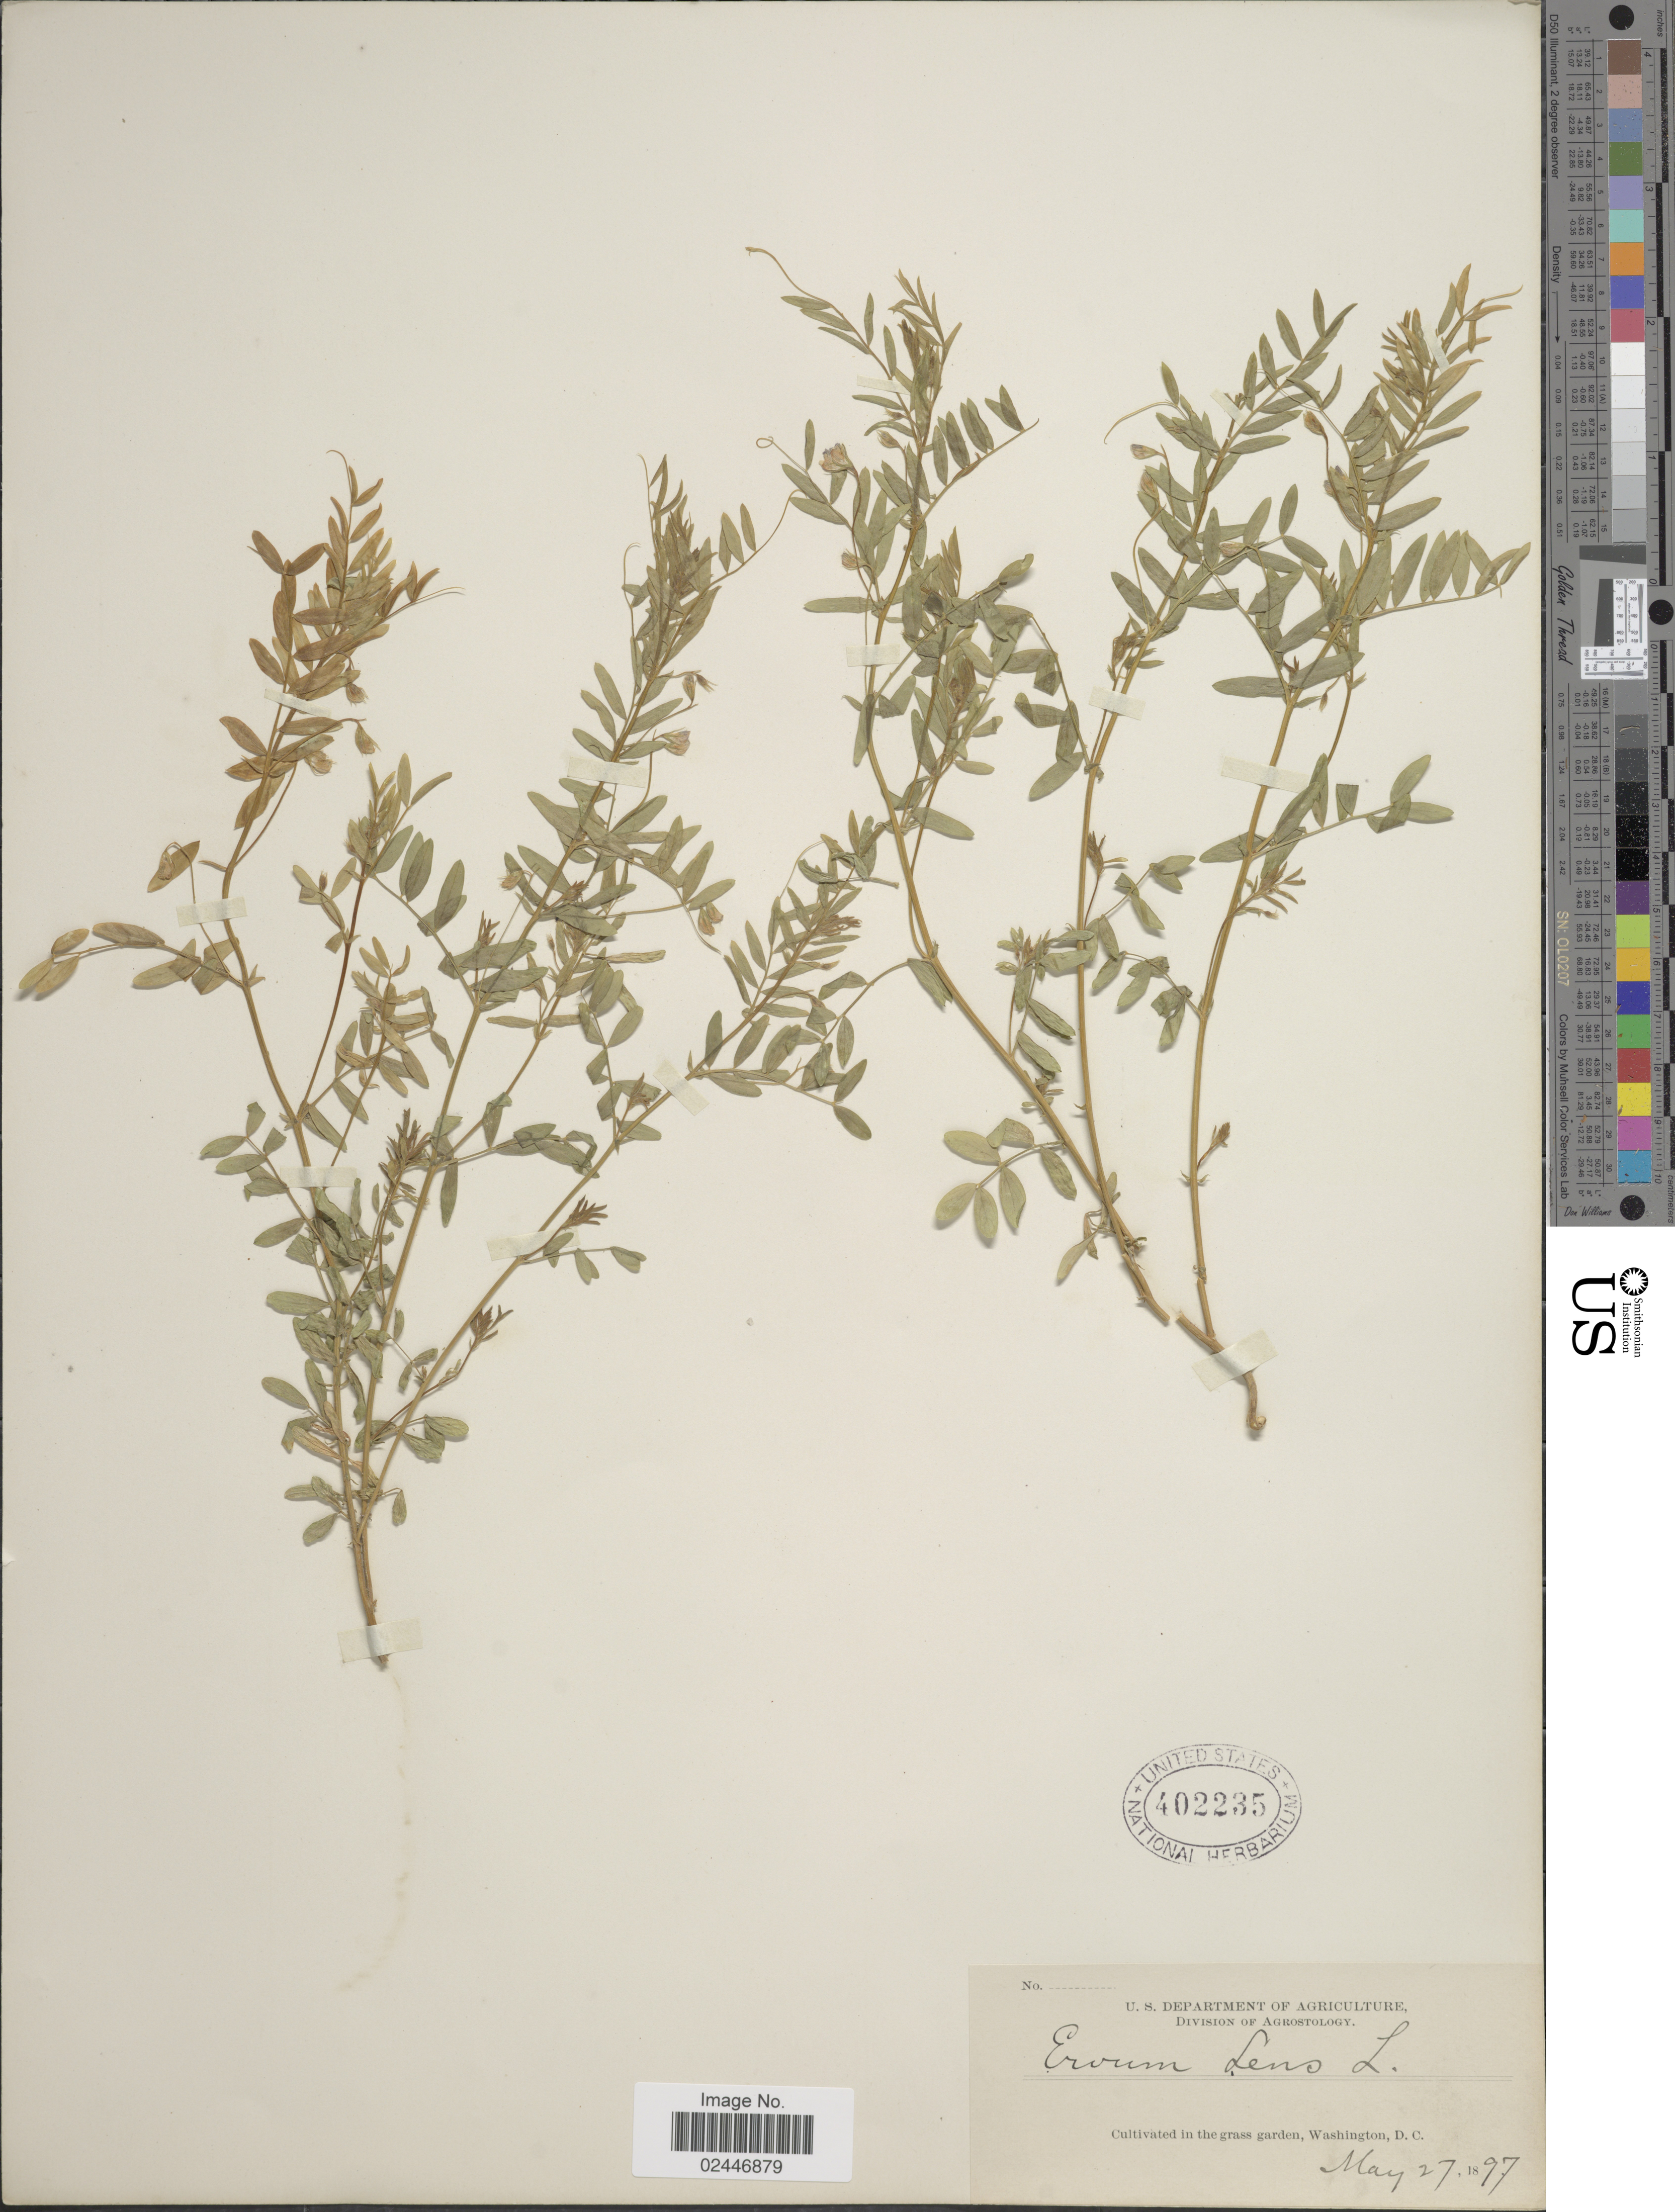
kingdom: Plantae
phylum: Tracheophyta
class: Magnoliopsida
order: Fabales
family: Fabaceae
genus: Vicia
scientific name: Vicia sp.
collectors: U.S. Department of Agriculture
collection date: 1897-05-27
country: United States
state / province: District of Columbia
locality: Cultivated in the grass garden.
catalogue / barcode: US 402235